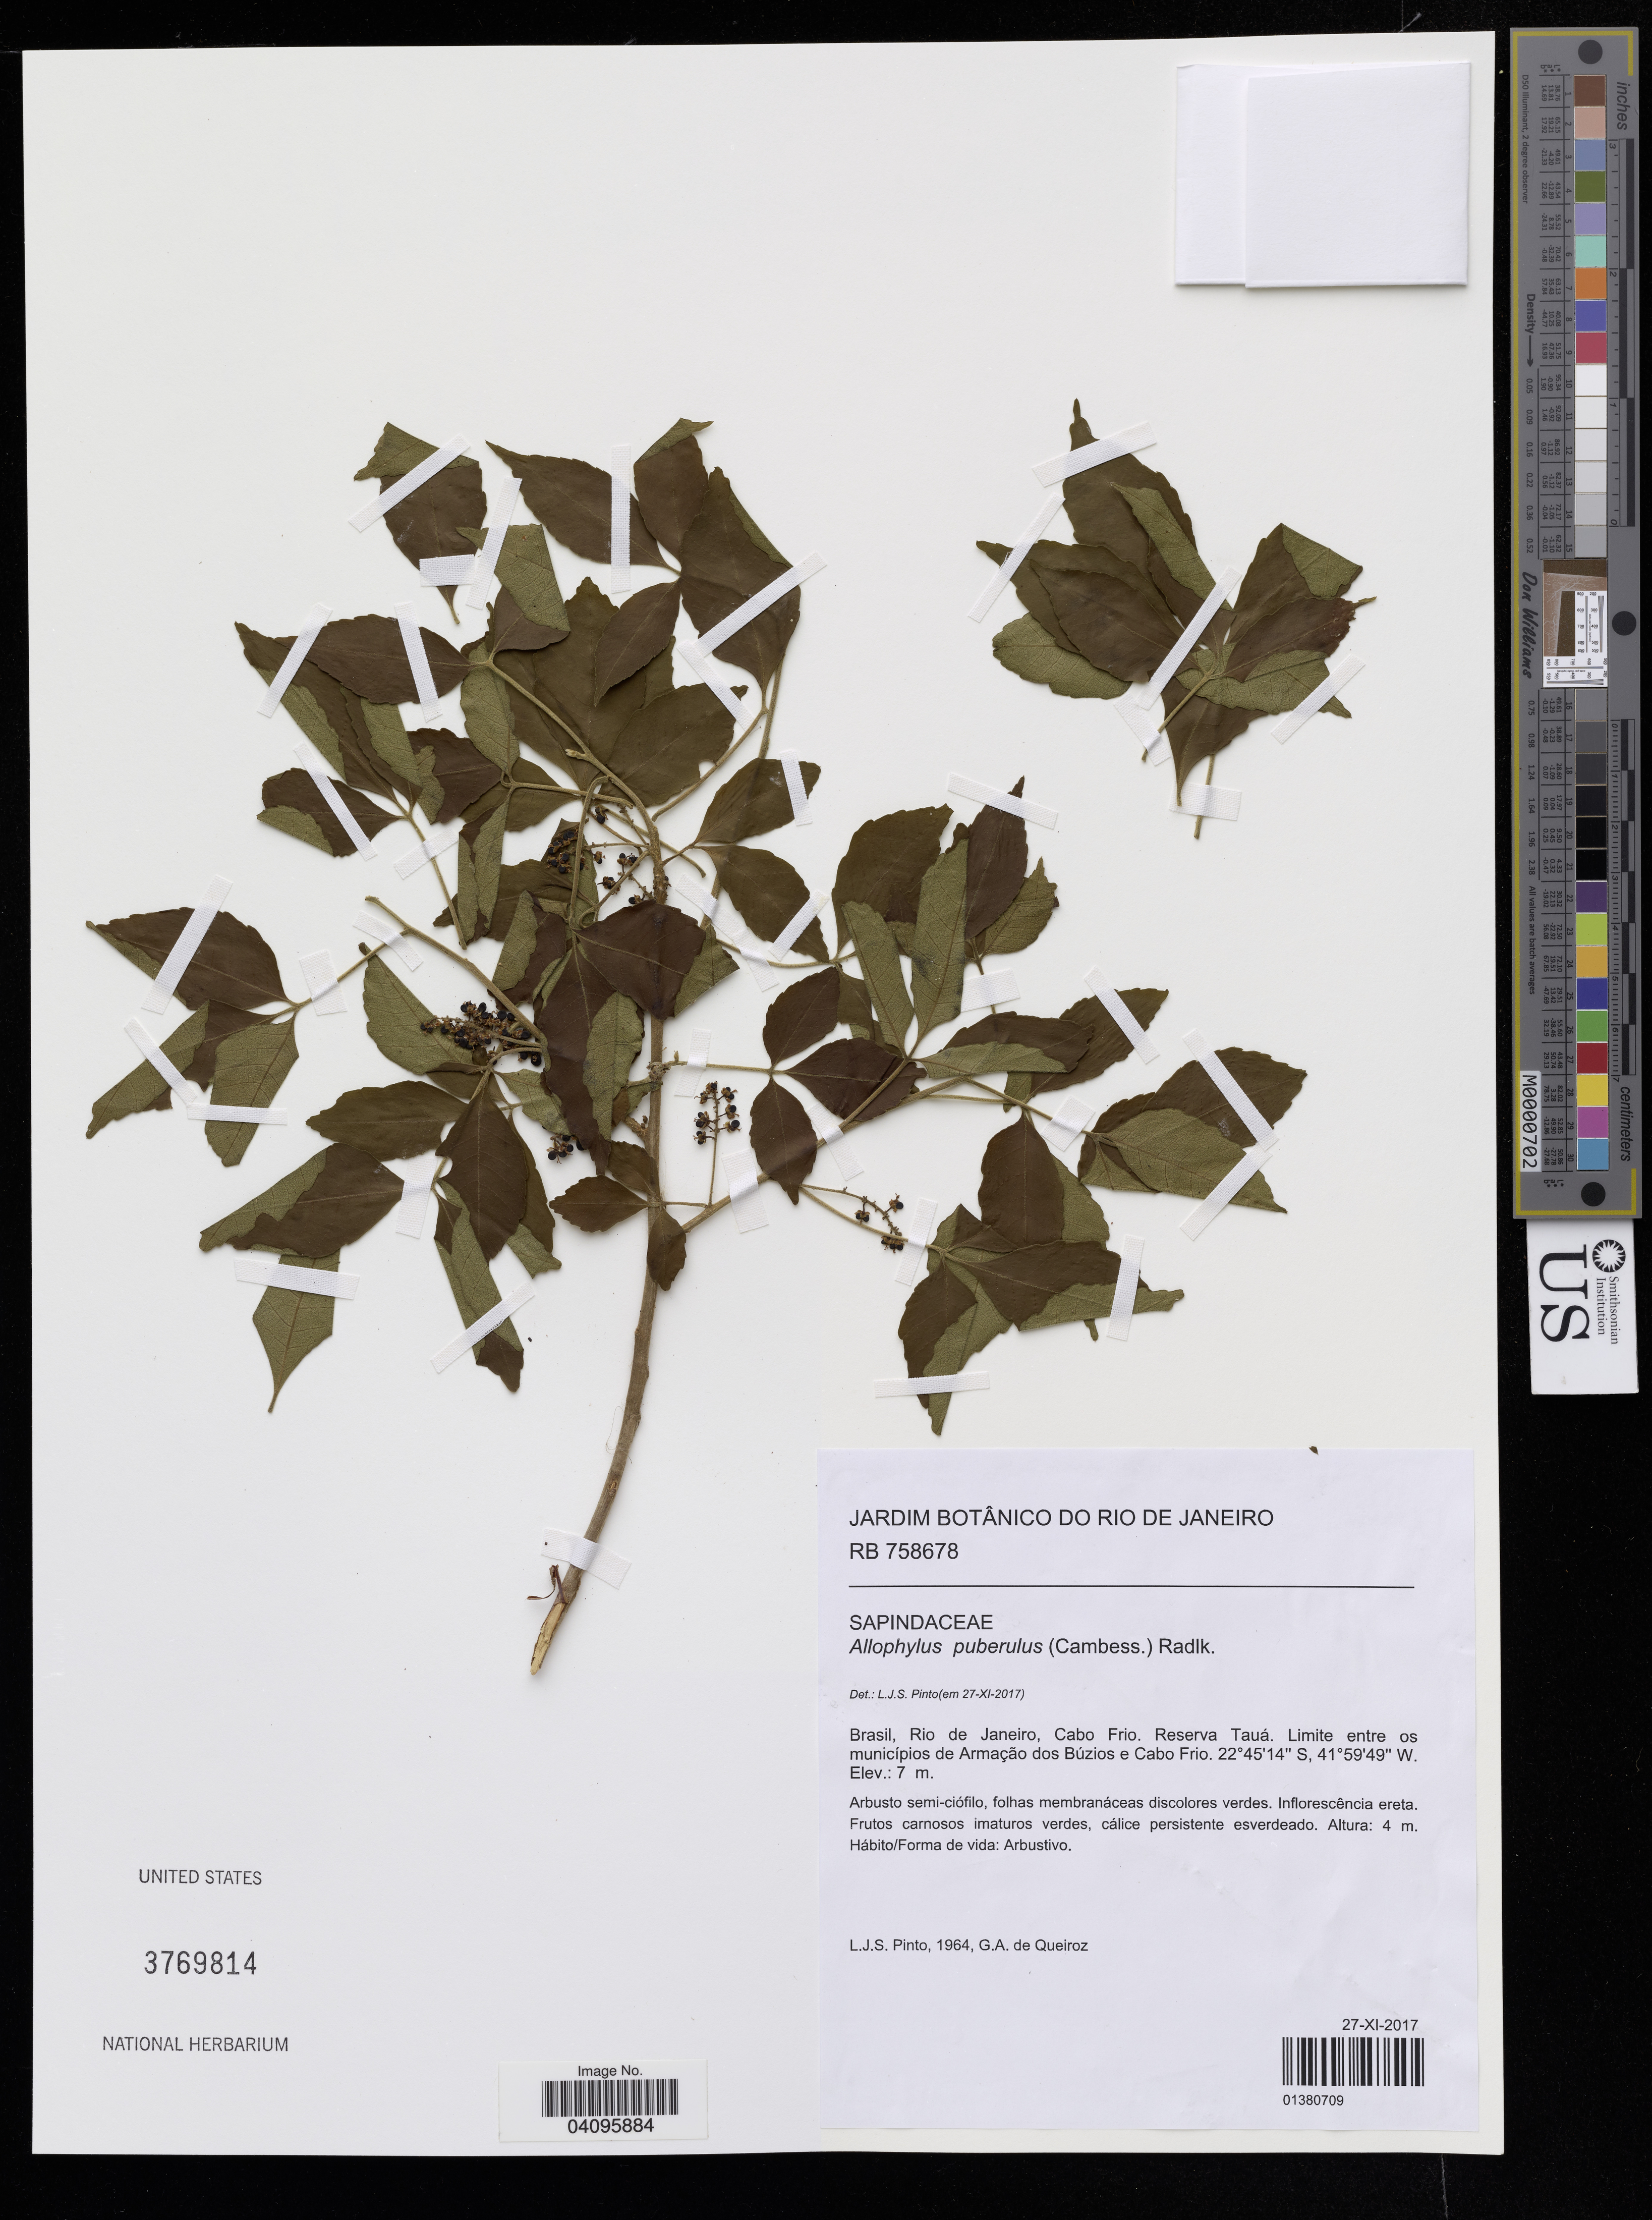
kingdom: Plantae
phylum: Tracheophyta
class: Magnoliopsida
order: Sapindales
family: Sapindaceae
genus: Allophylus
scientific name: Allophylus puberulus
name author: (Cambess.) Radlk.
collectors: L. Pinto & G. de Queiroz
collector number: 1964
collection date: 2017-11-27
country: Brazil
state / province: Rio de Janeiro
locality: Cabo Frio. Reserva Tauá. Limite entre os municípios de Armação dos Búzios e Cabo Frio.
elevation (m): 7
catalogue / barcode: US 3769814